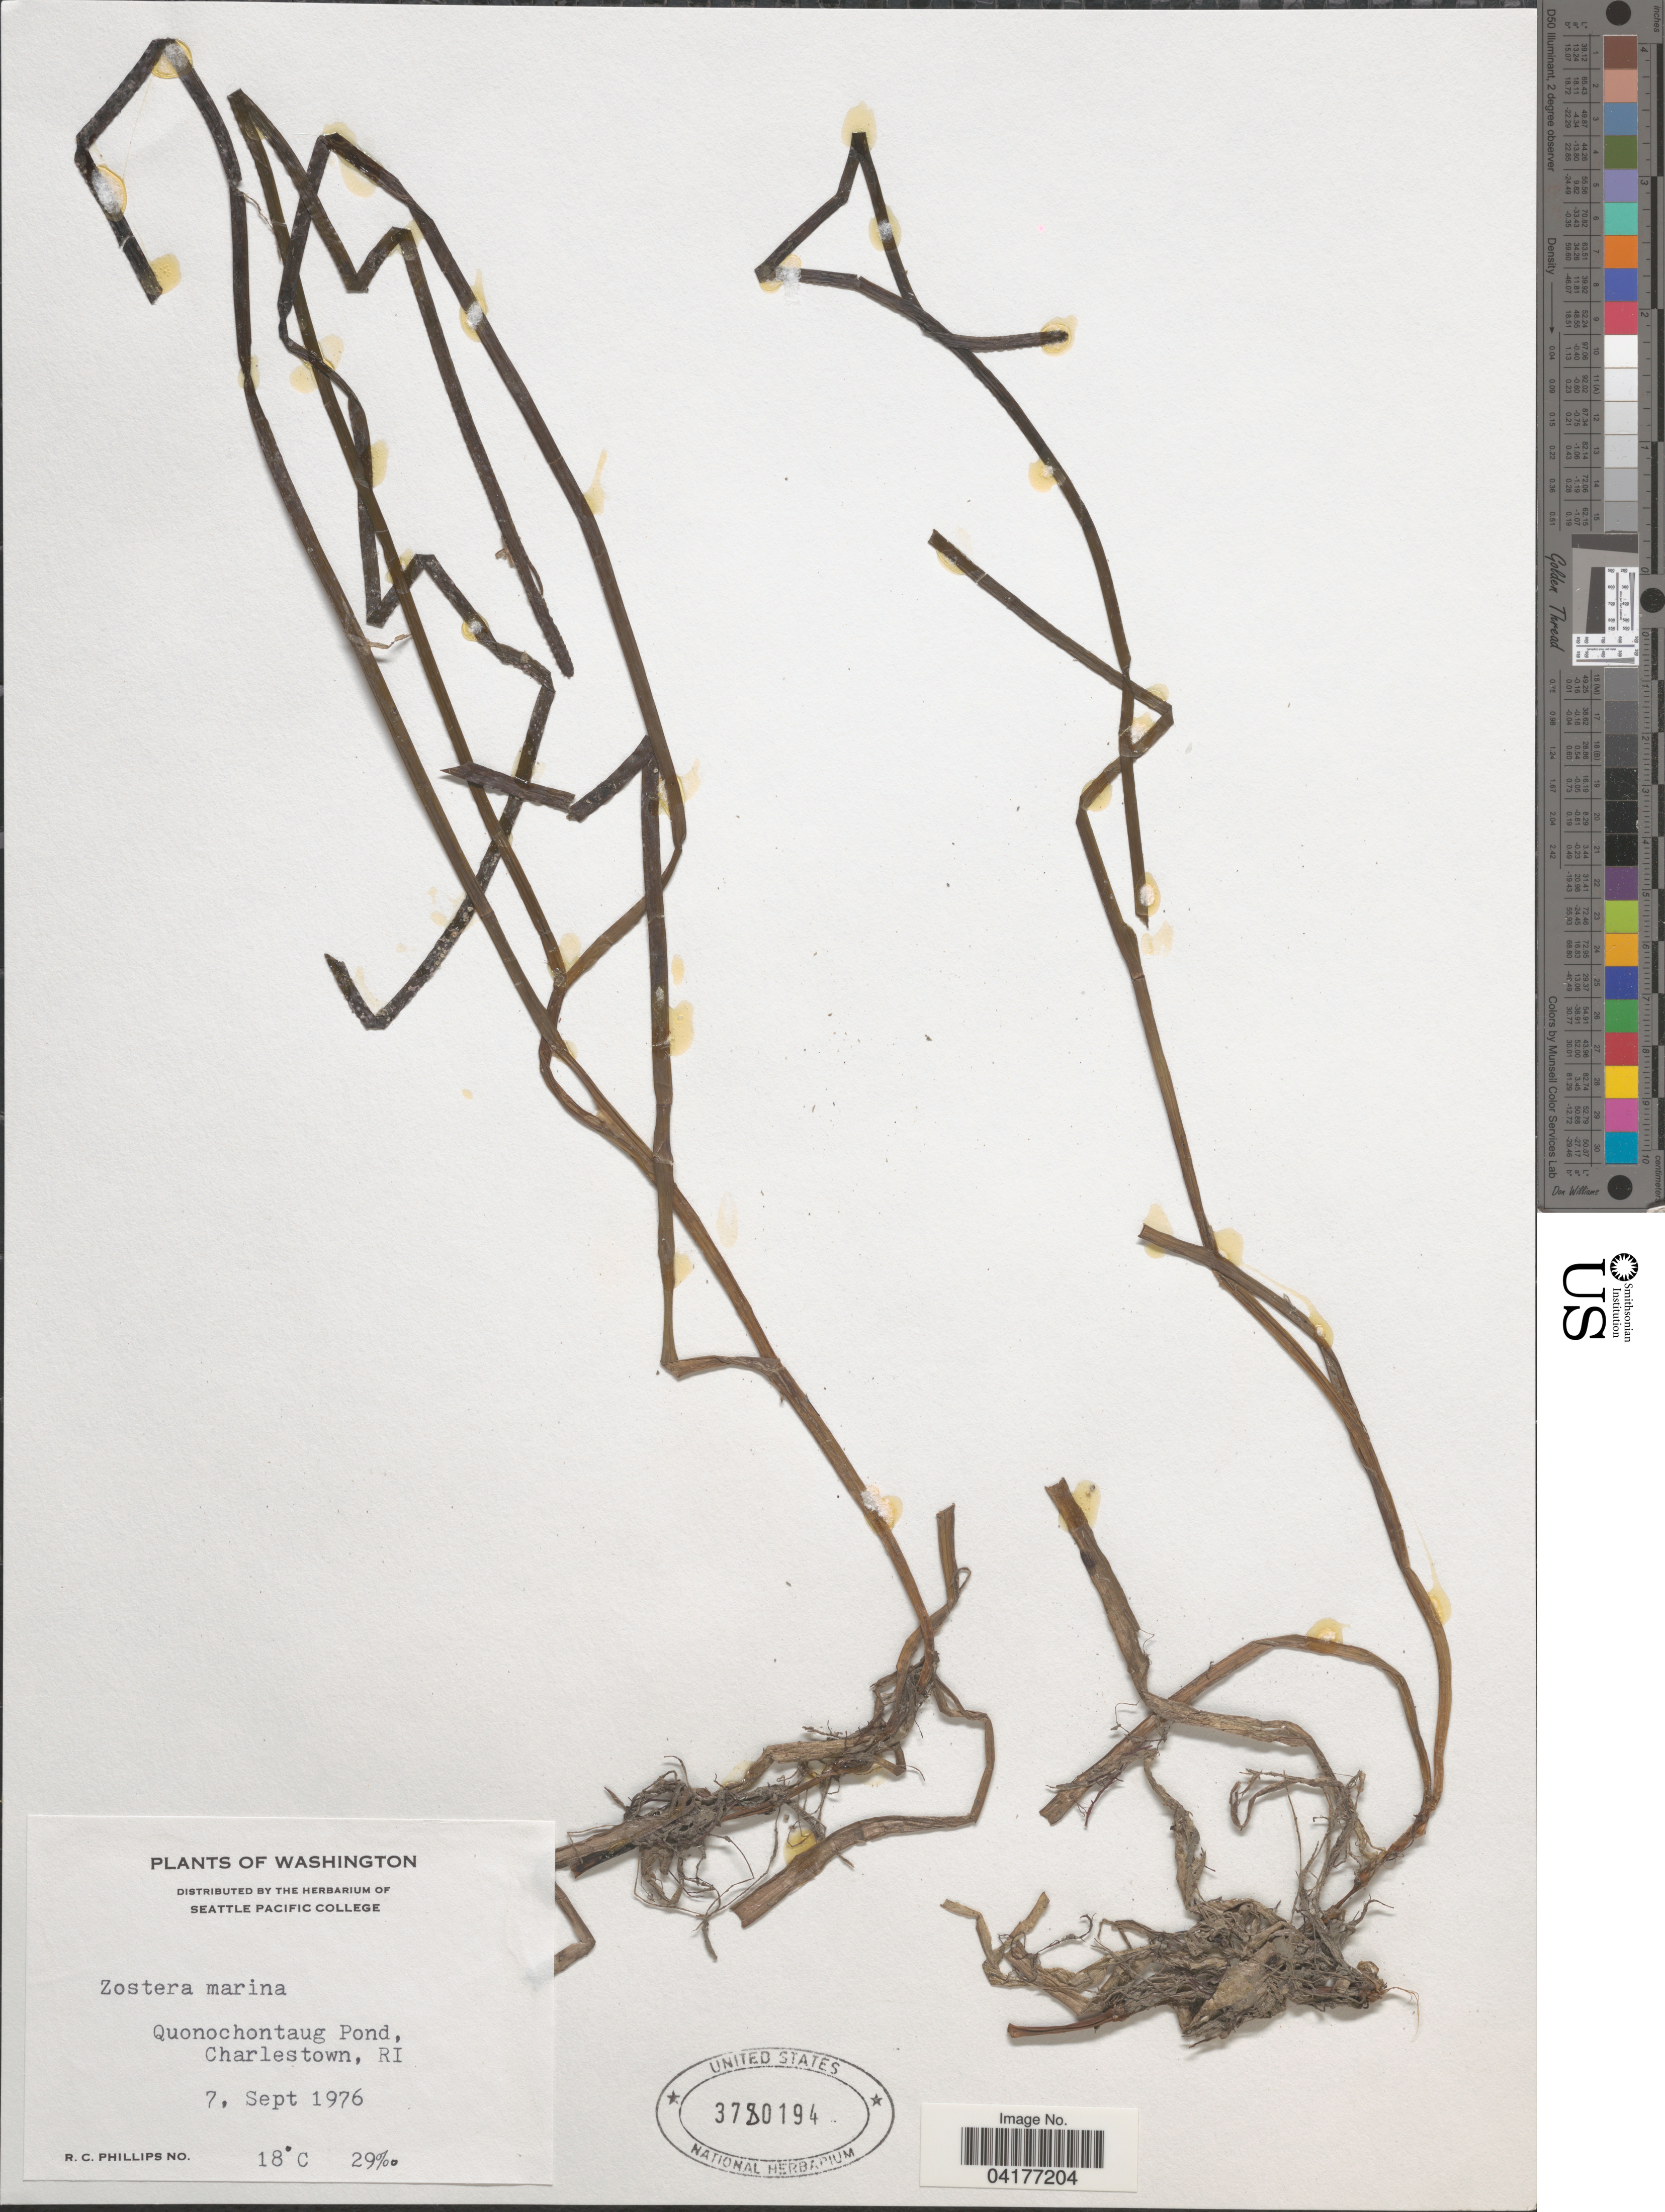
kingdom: Plantae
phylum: Tracheophyta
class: Liliopsida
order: Alismatales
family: Zosteraceae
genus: Zostera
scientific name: Zostera marina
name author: L.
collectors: R. C. Phillips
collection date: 1976-09-07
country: United States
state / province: Rhode Island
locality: Quonochontaug Pond, Charlestown.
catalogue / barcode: US 3780194